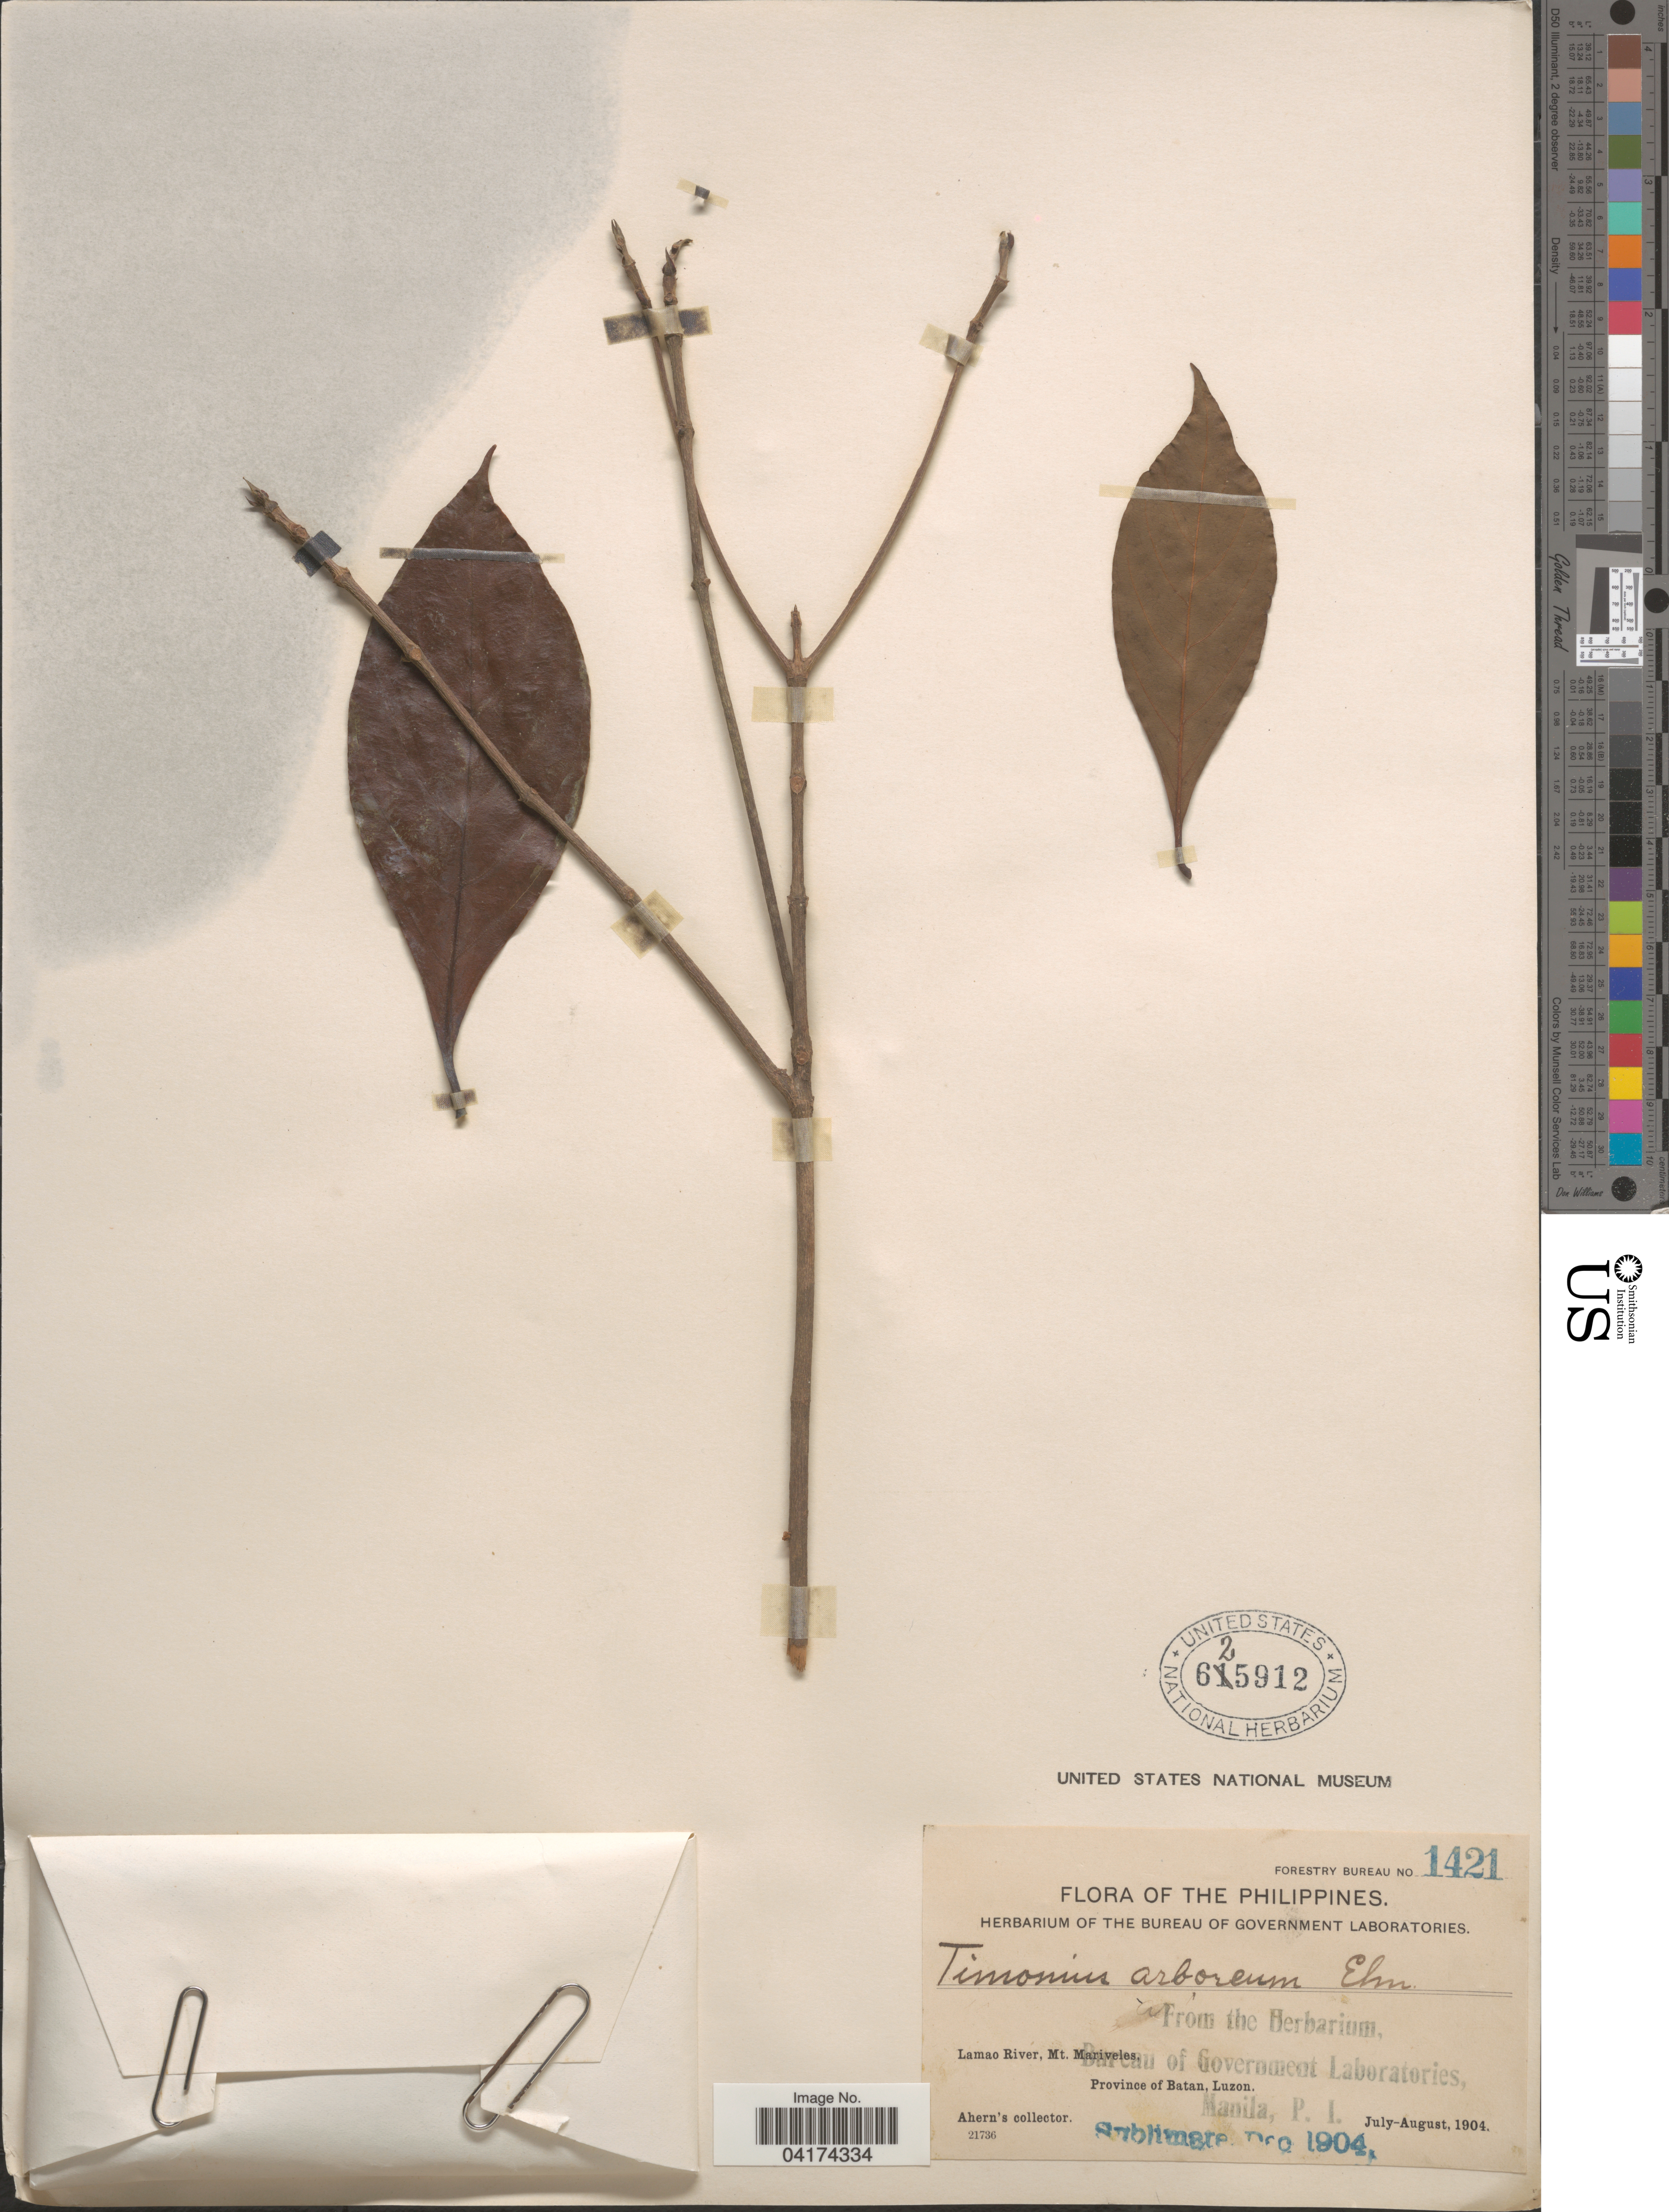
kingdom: Plantae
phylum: Tracheophyta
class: Magnoliopsida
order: Gentianales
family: Rubiaceae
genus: Timonius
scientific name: Timonius arboreus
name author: Elmer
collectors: Ahern's collector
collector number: Forestry Bureau 1421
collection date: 1904-07/1904-08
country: Philippines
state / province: Cagayan Valley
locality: Lamao River, Mt. Mariveles. Province of Batan, Luzon.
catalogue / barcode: US 625912